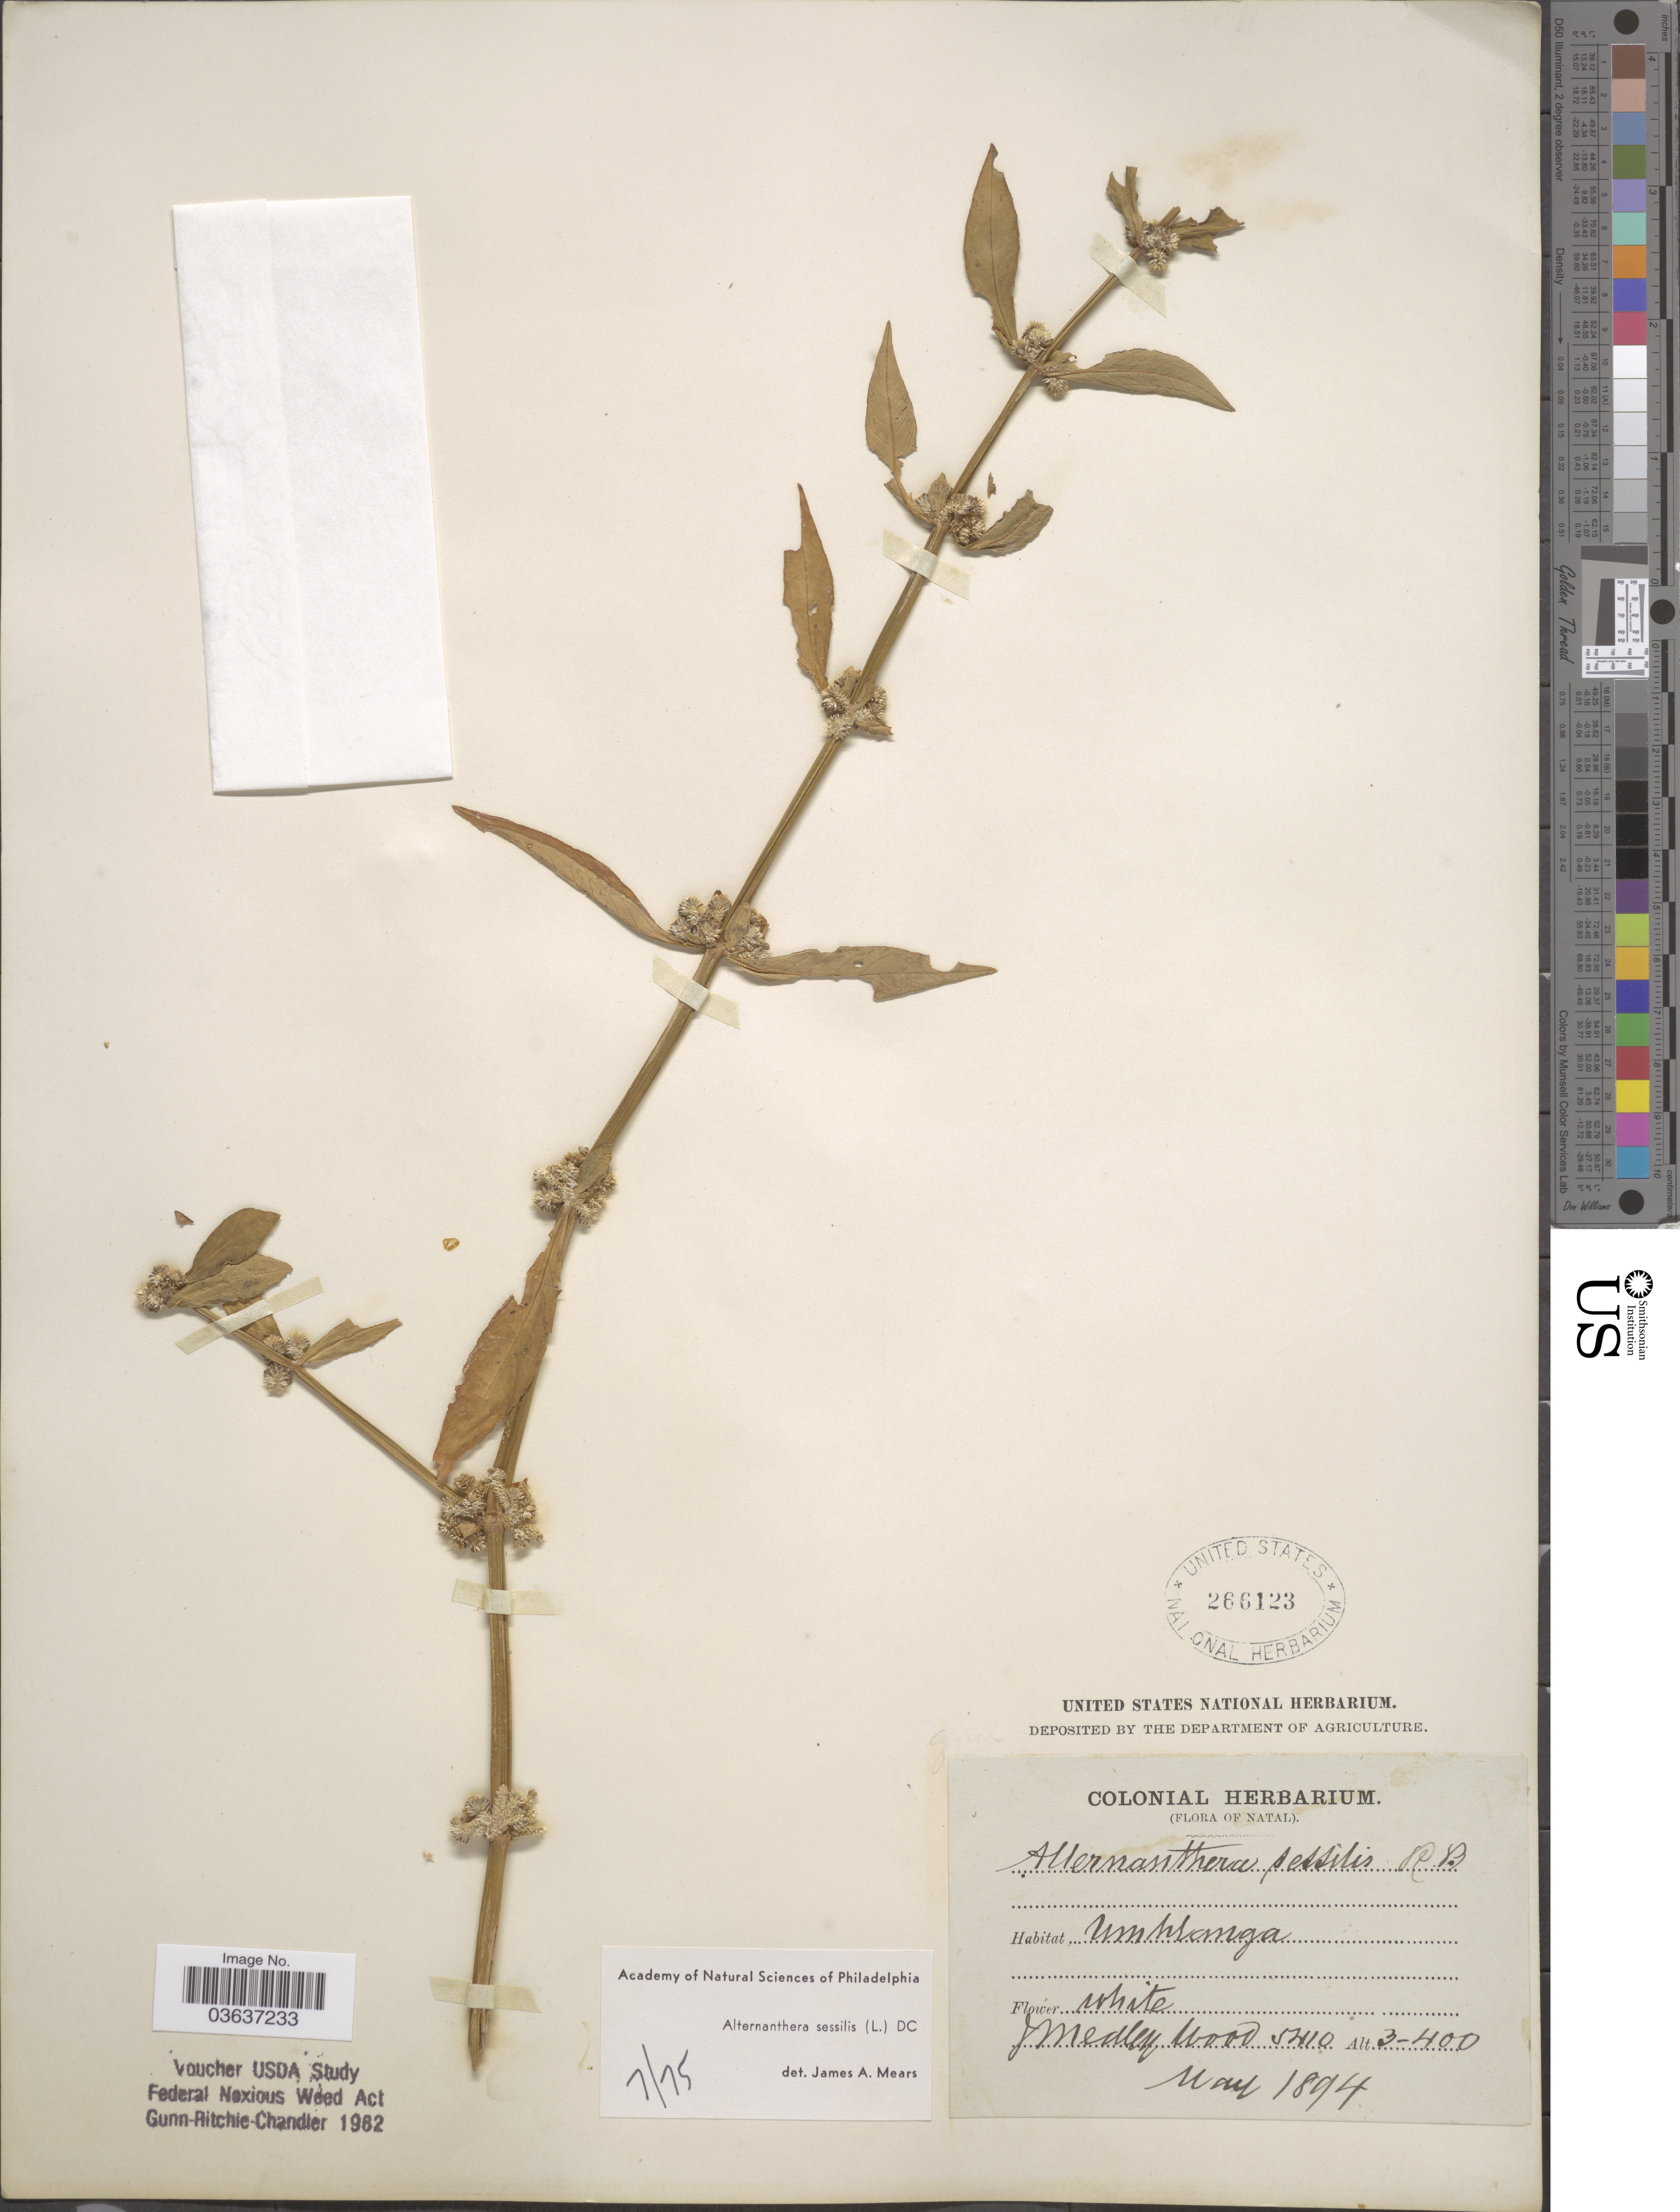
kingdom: Plantae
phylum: Tracheophyta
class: Magnoliopsida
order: Caryophyllales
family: Amaranthaceae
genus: Alternanthera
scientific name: Alternanthera sessilis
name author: (L.) DC.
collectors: J. Medley Wood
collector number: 5410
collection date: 1894-05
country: South Africa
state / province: KwaZulu-Natal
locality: Natal. Umhlanga.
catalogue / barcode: US 266123